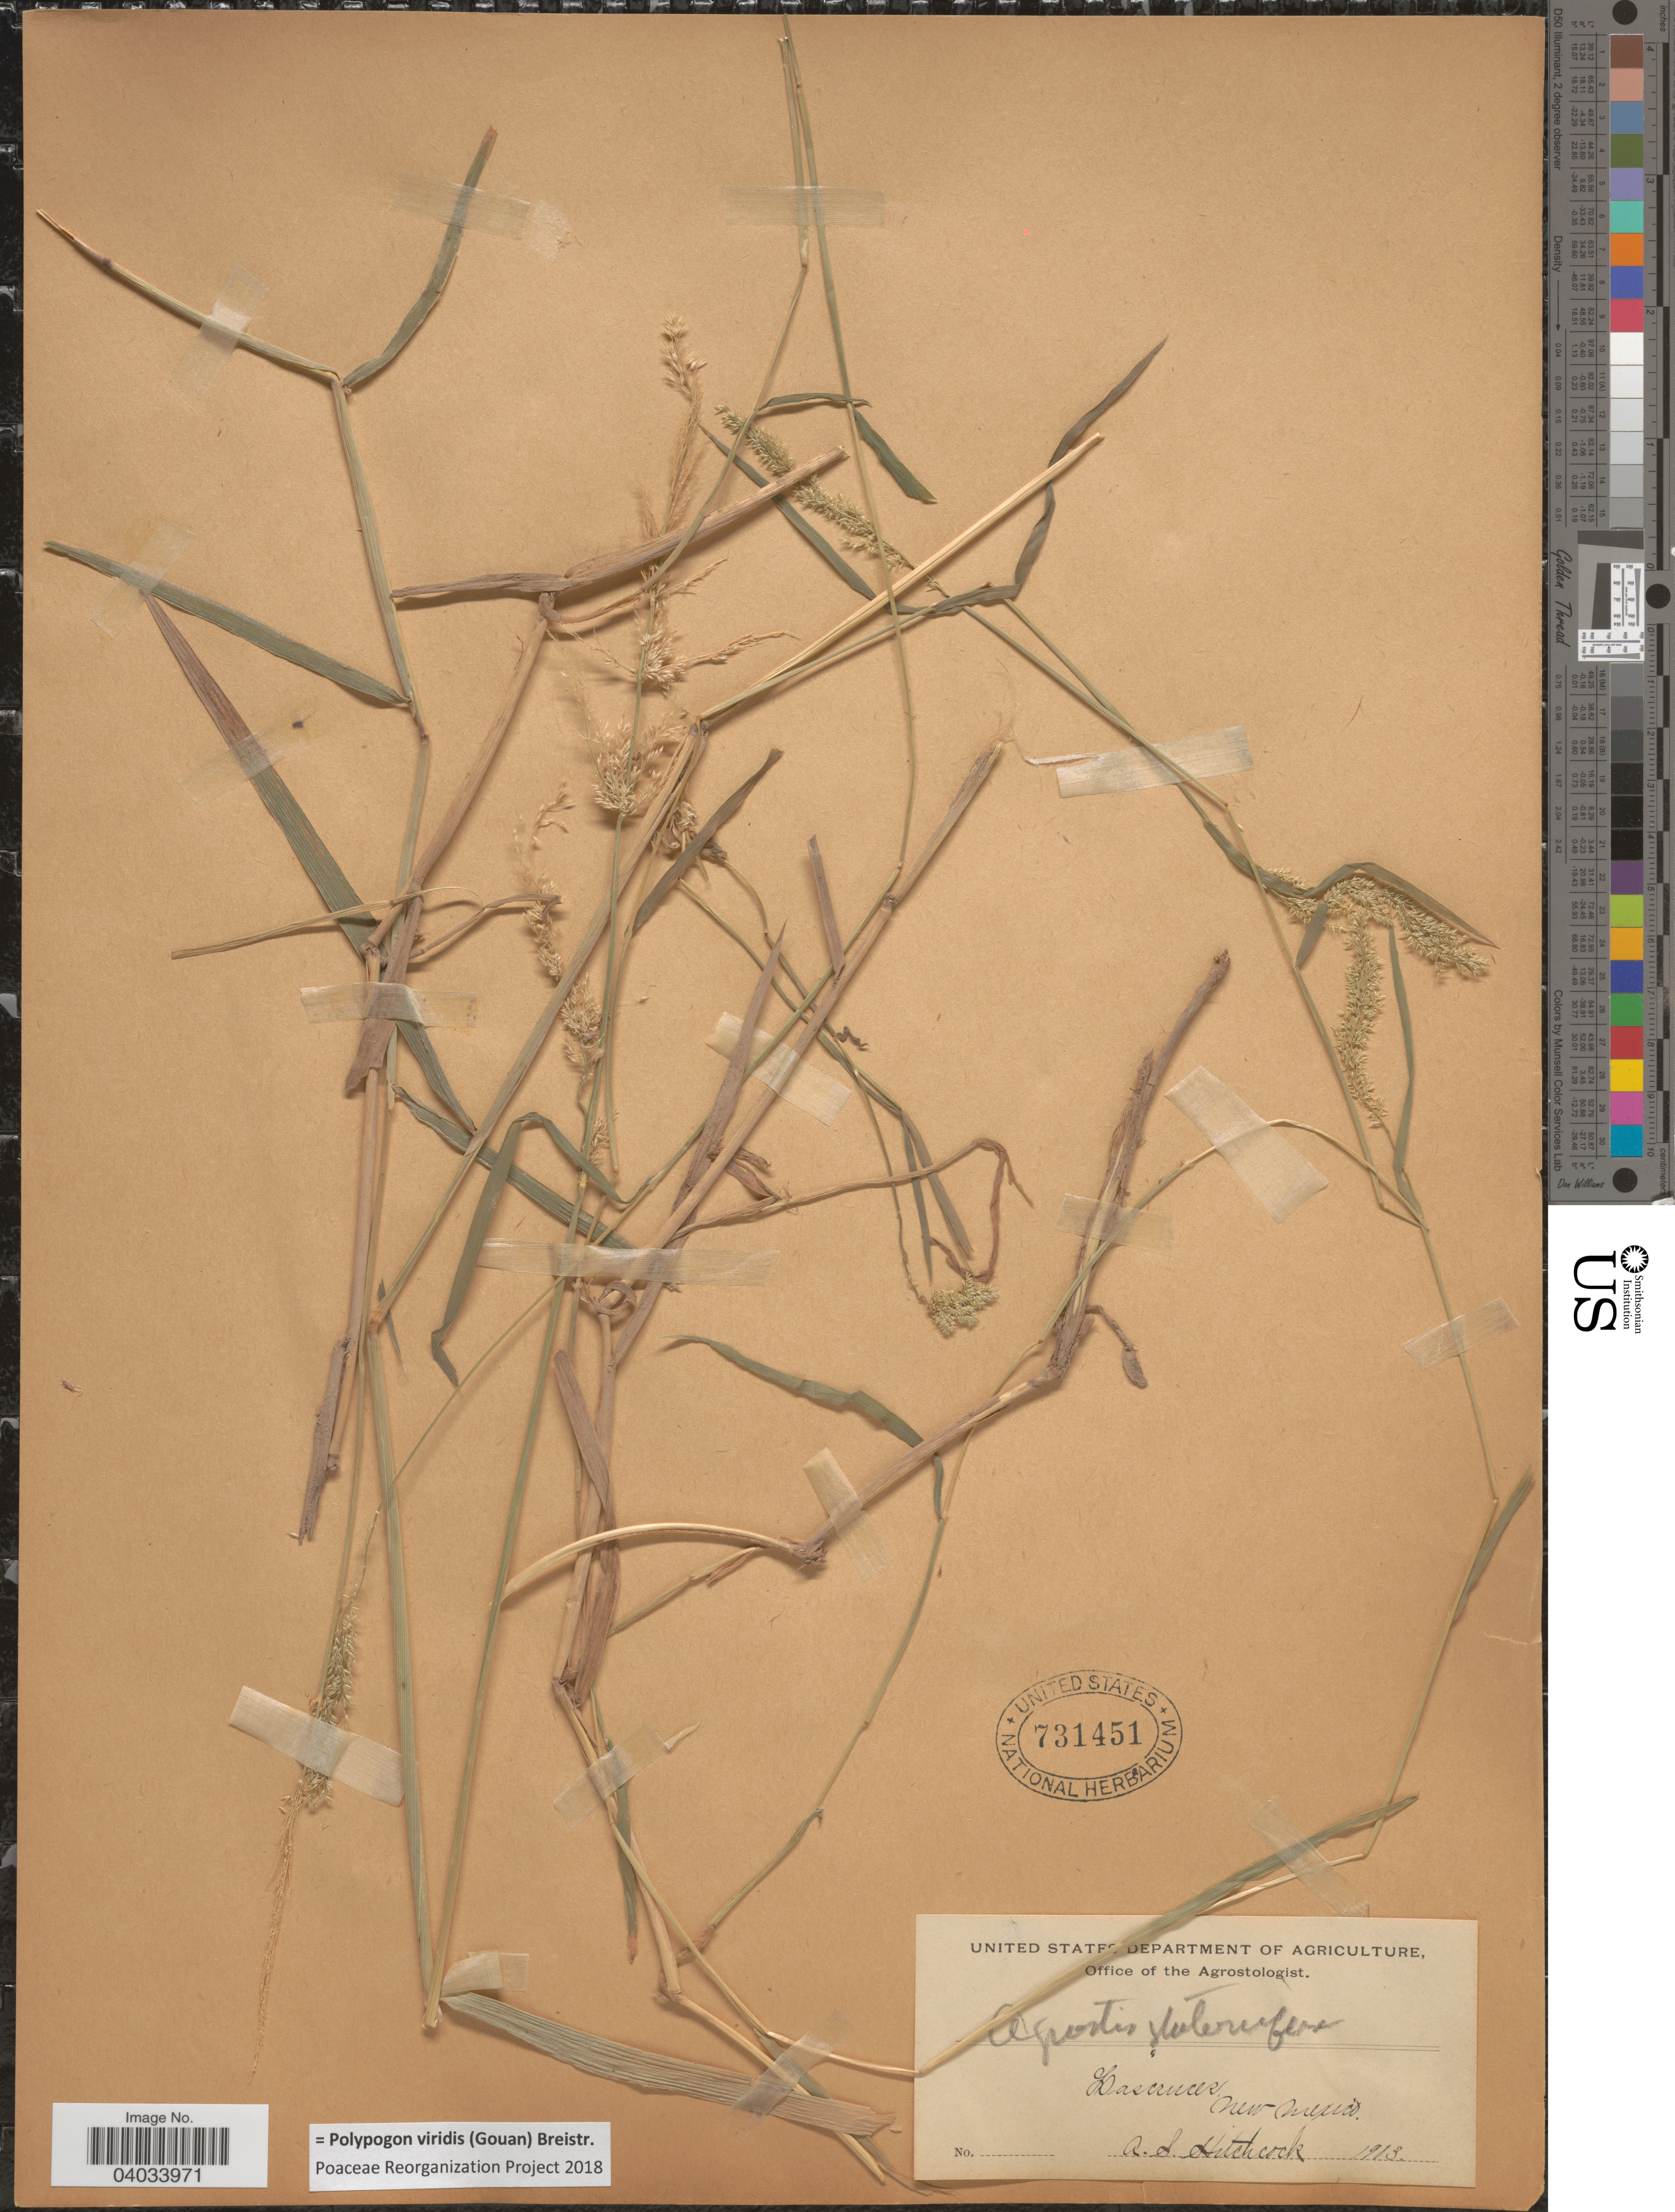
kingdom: Plantae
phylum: Tracheophyta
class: Liliopsida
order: Poales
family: Poaceae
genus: Polypogon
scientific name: Polypogon viridis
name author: (Gouan) Breistroffer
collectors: A. S. Hitchcock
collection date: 1903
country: United States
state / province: New Mexico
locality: Lascruces.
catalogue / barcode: US 731451